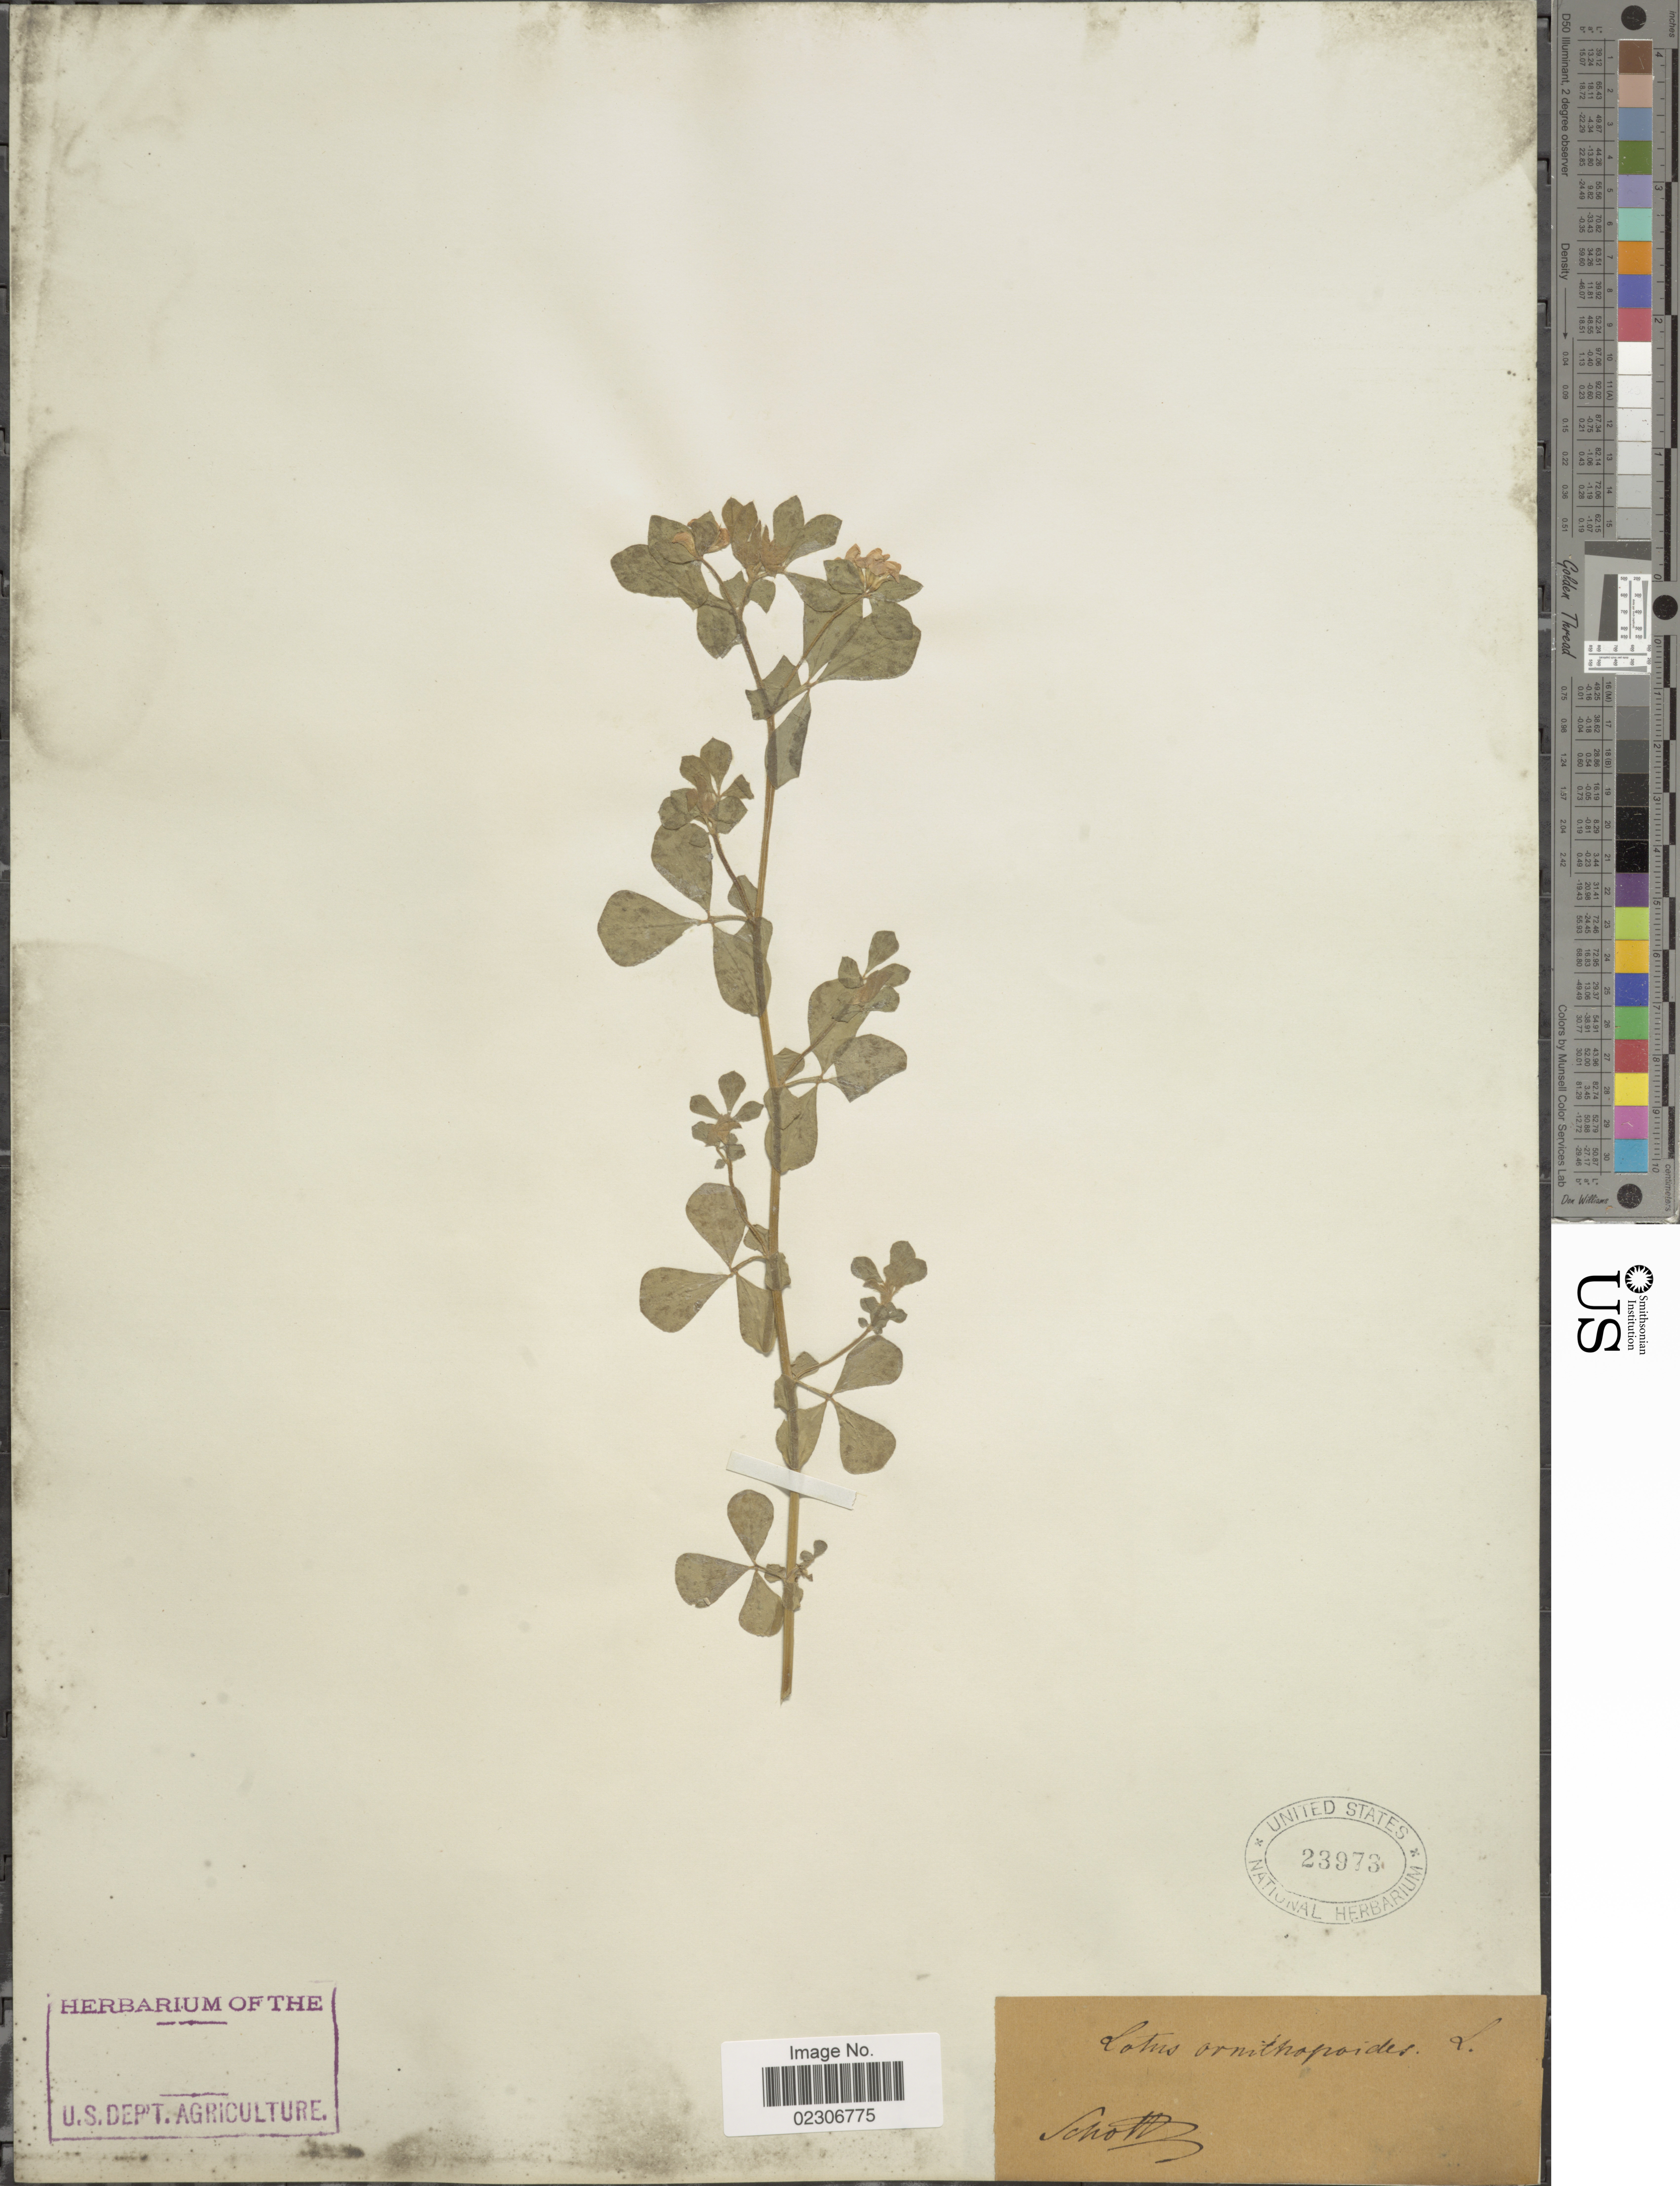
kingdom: Plantae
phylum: Tracheophyta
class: Magnoliopsida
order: Fabales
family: Fabaceae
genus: Lotus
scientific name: Lotus ornithopodioides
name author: L.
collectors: Schott, --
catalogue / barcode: US 23973